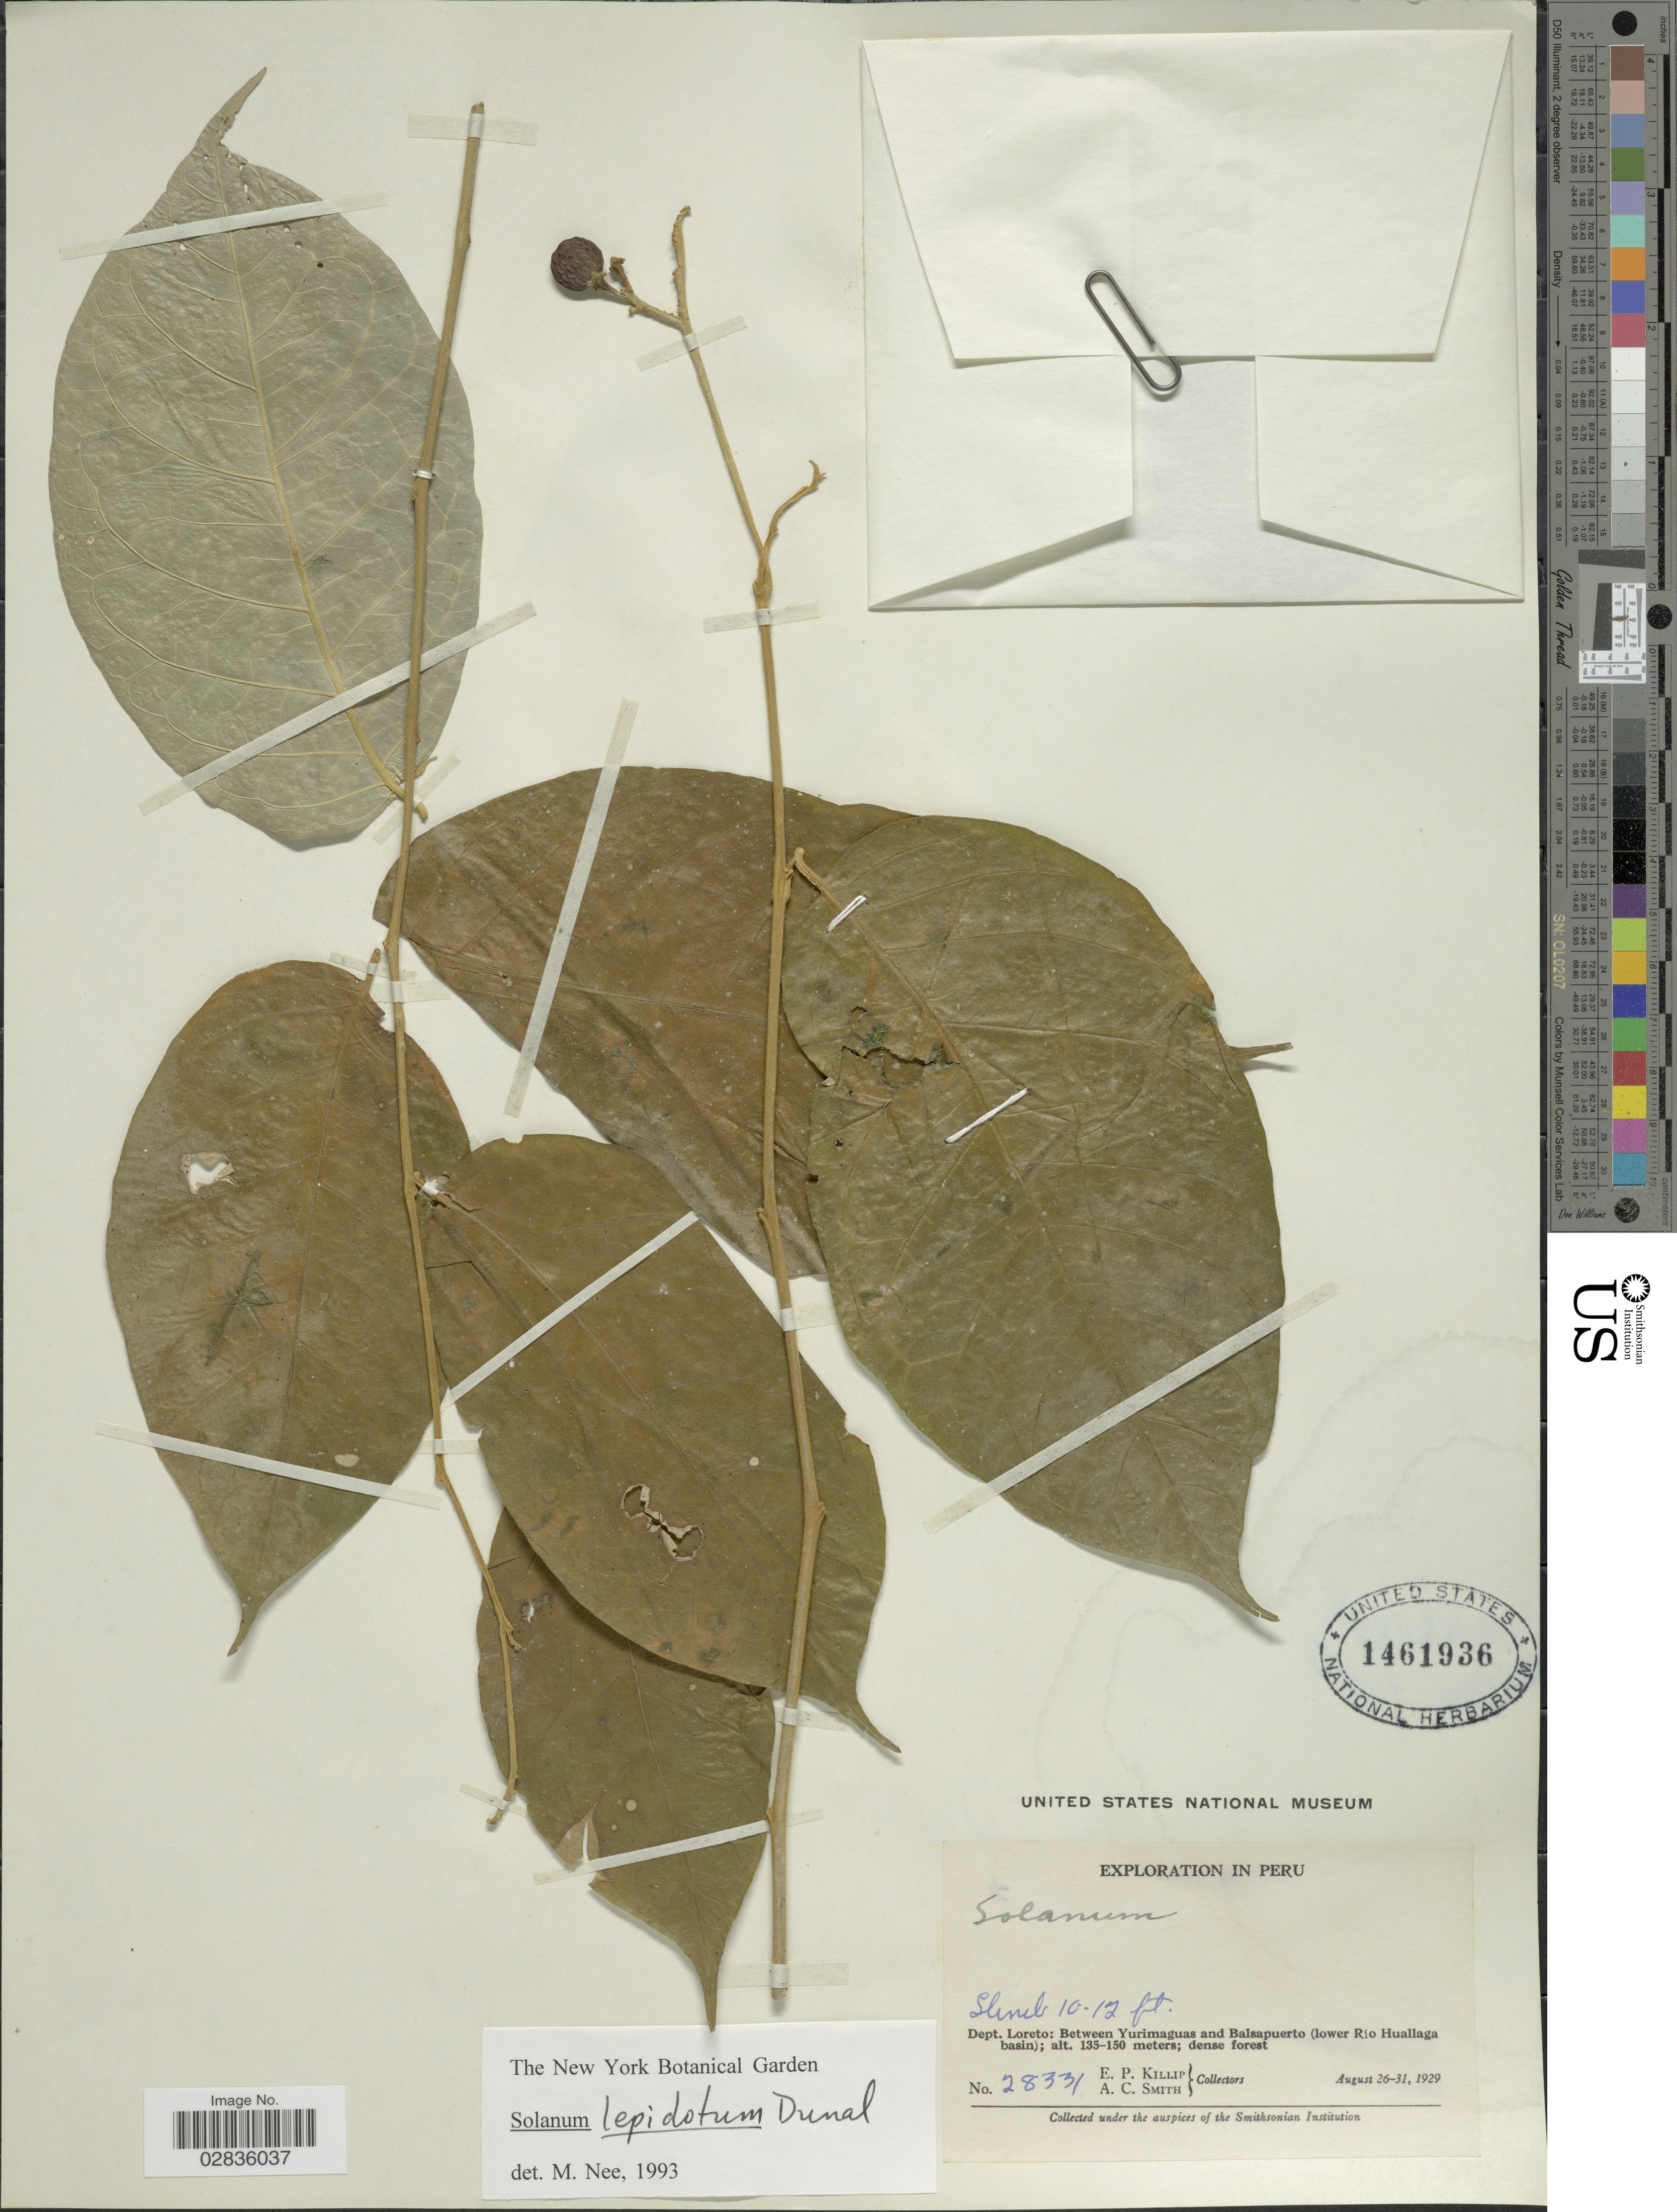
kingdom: Plantae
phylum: Tracheophyta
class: Magnoliopsida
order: Solanales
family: Solanaceae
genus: Solanum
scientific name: Solanum lepidotum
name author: Humb. & Bonpl. ex Dunal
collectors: E. P. Killip & A. C. Smith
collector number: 28331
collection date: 1929-08-26/1929-08-31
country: Peru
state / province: Loreto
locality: Dept. Loreto: Between Yurimaguas and Balsapuerto (lower Río Huallaga basin).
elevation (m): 135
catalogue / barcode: US 1461936